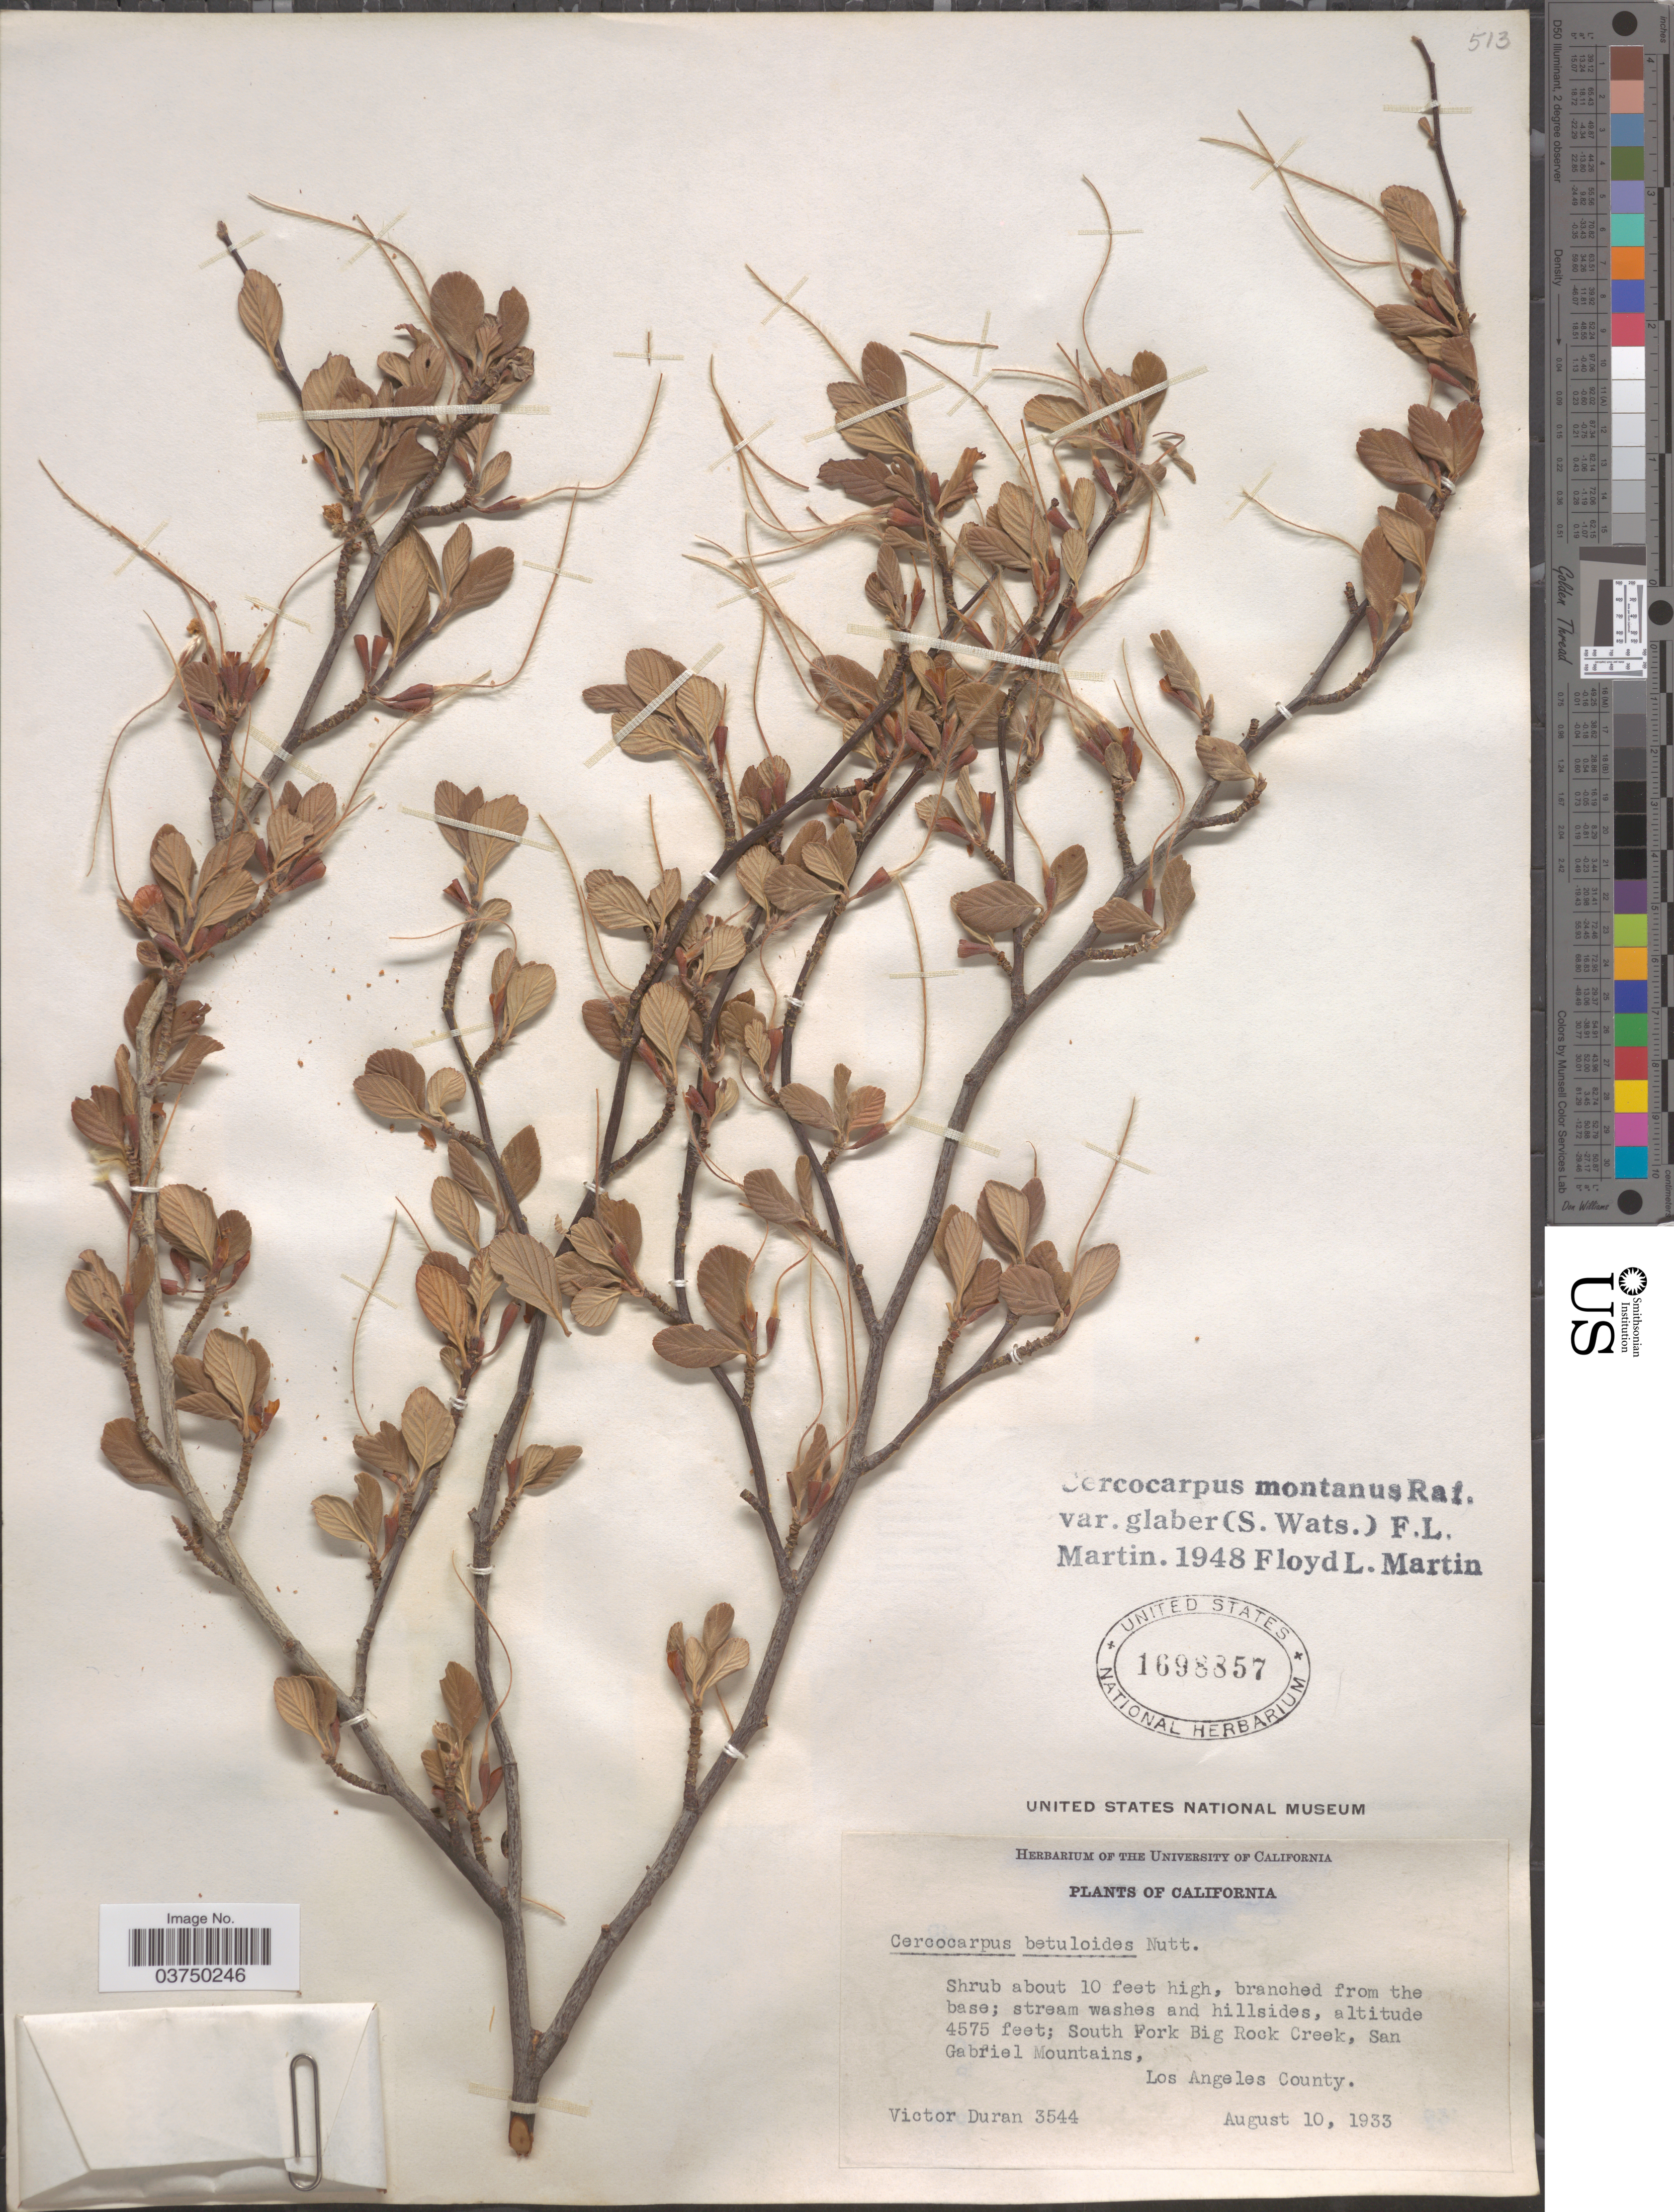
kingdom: Plantae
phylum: Tracheophyta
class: Magnoliopsida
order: Rosales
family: Rosaceae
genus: Cercocarpus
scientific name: Cercocarpus montanus var. glaber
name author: (S. Watson) F.L. Martin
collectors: V. Duran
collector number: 3544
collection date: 1933-08-10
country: United States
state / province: California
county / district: Los Angeles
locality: South Fork Big Rock Creek, San Gabriel Mountains, Los Angeles County.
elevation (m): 1394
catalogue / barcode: US 1698857